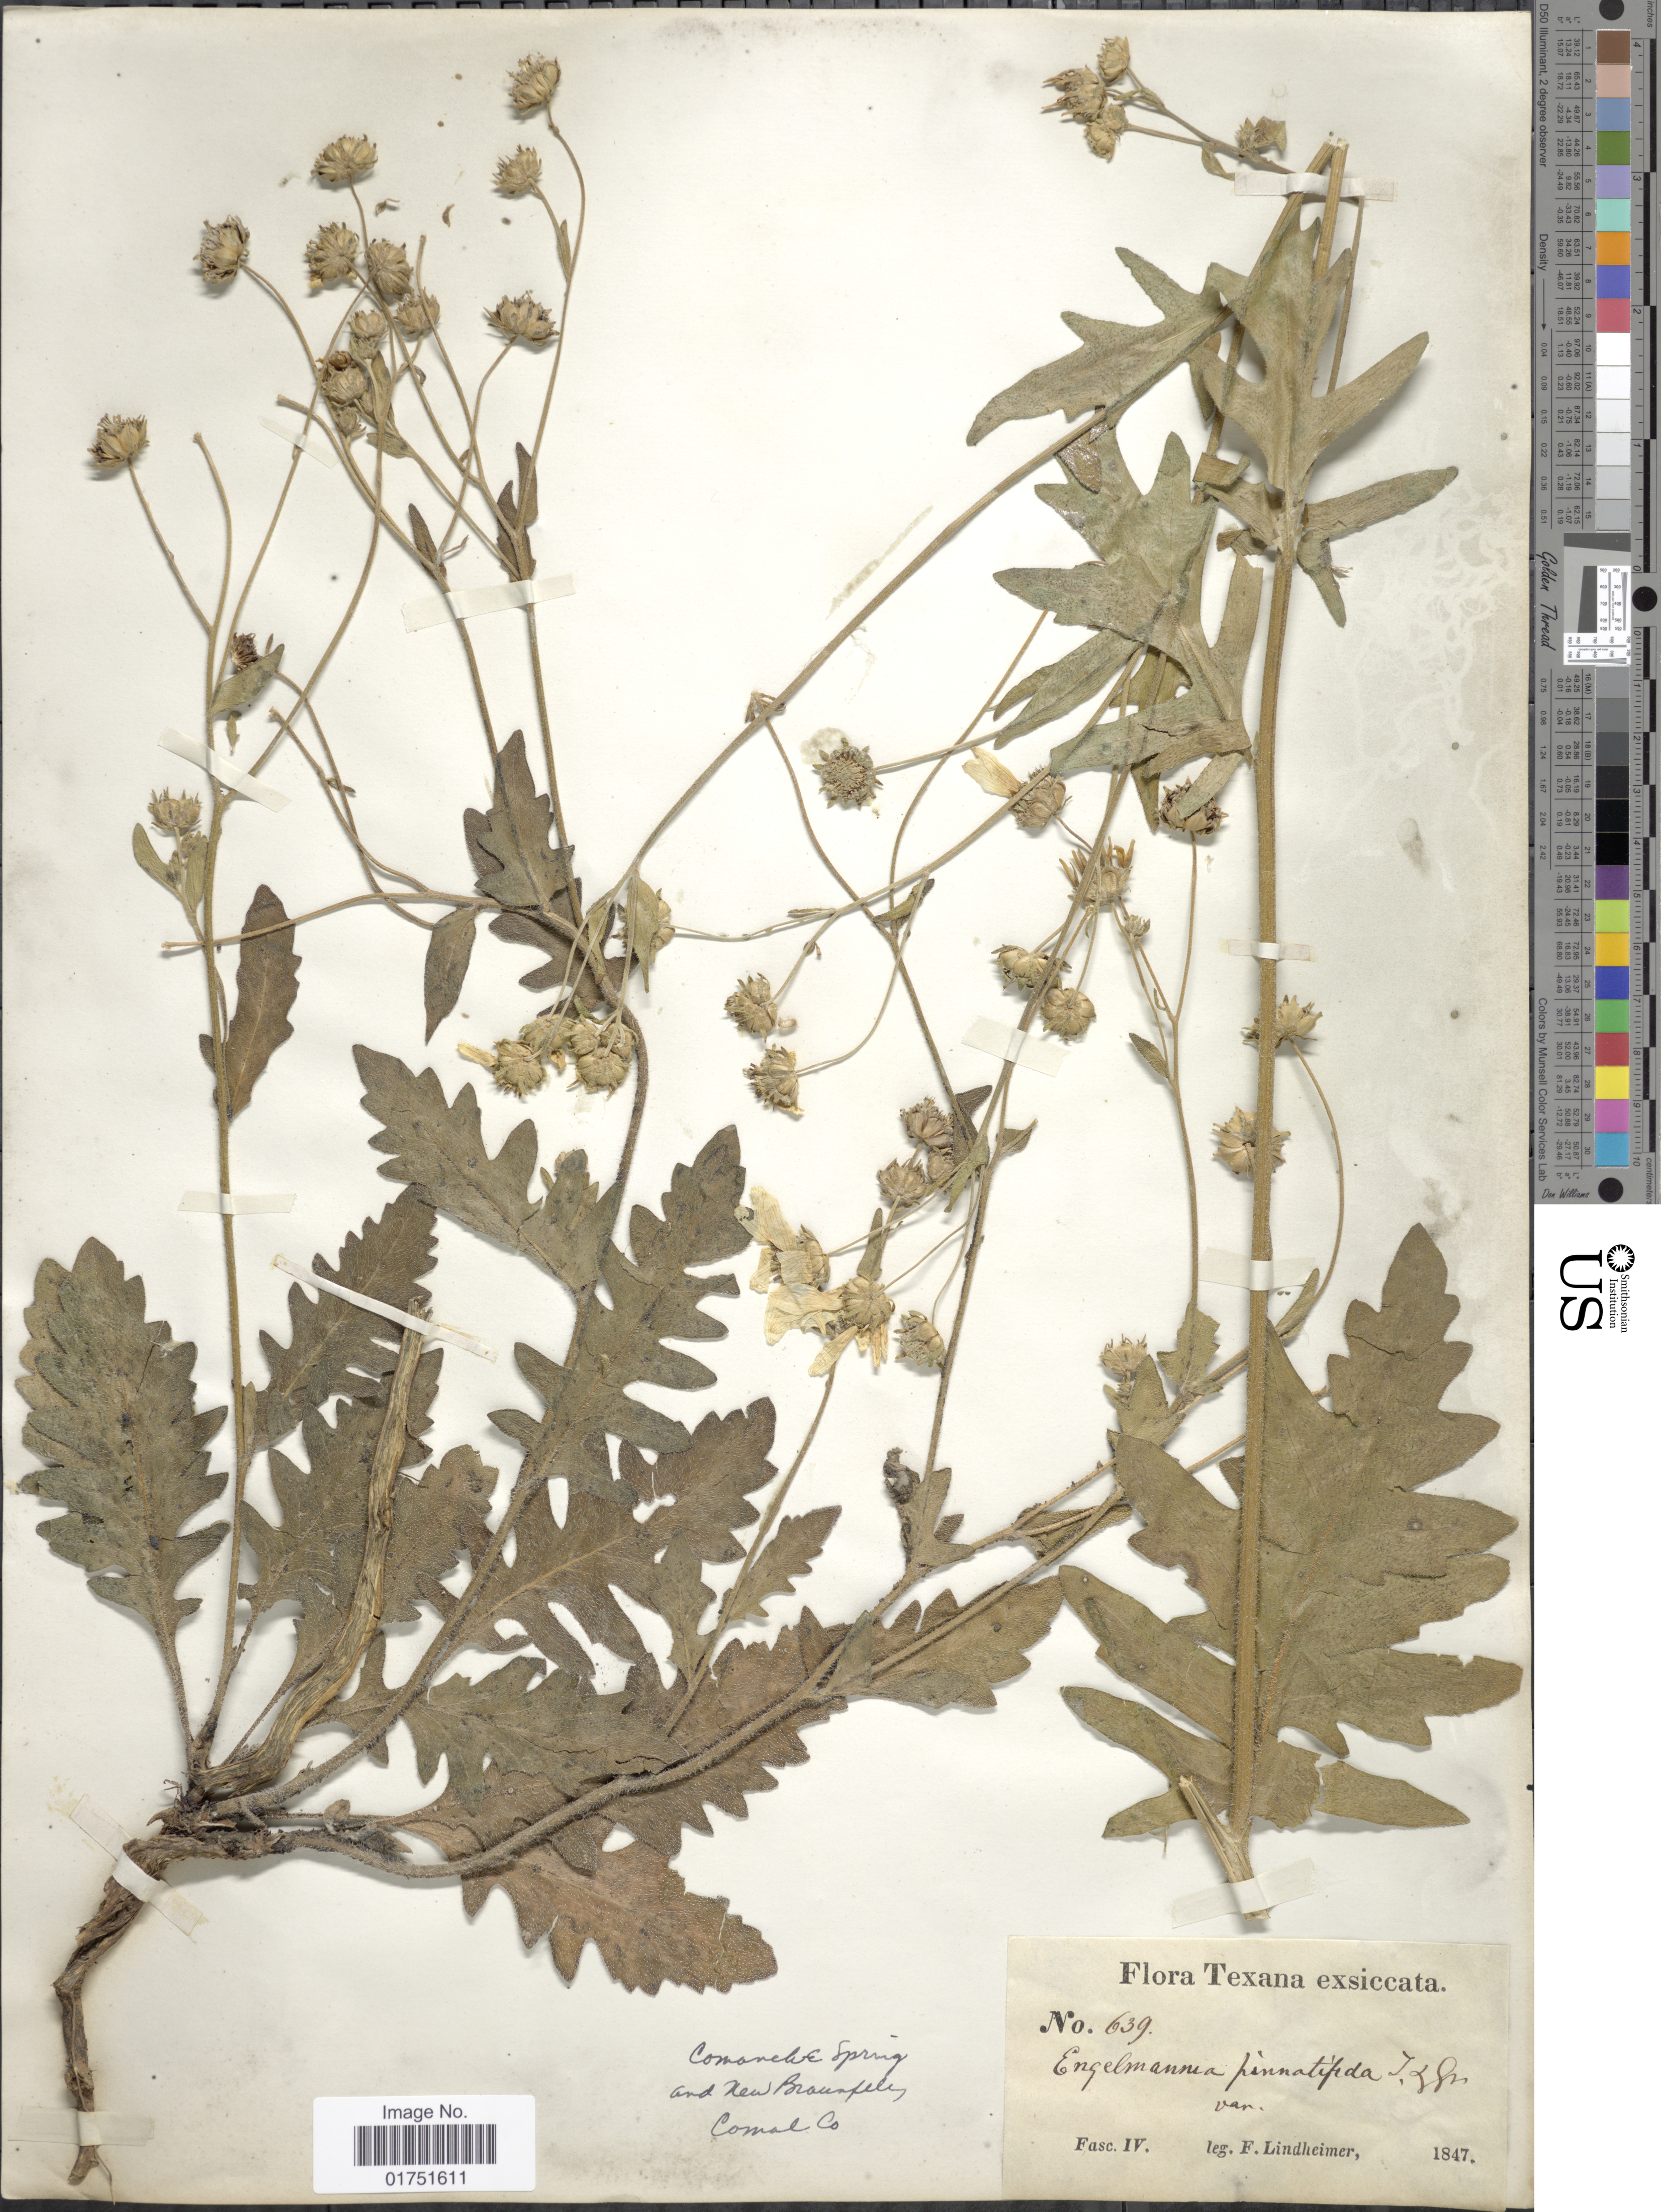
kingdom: Plantae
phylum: Tracheophyta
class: Magnoliopsida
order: Asterales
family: Asteraceae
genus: Engelmannia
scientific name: Engelmannia pinnatifida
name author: Torr. & A. Gray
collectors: F. Lindheimer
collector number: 639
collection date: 1847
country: United States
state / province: Texas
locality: Texana. Comanche Spring and New Braunfells Comal Co.